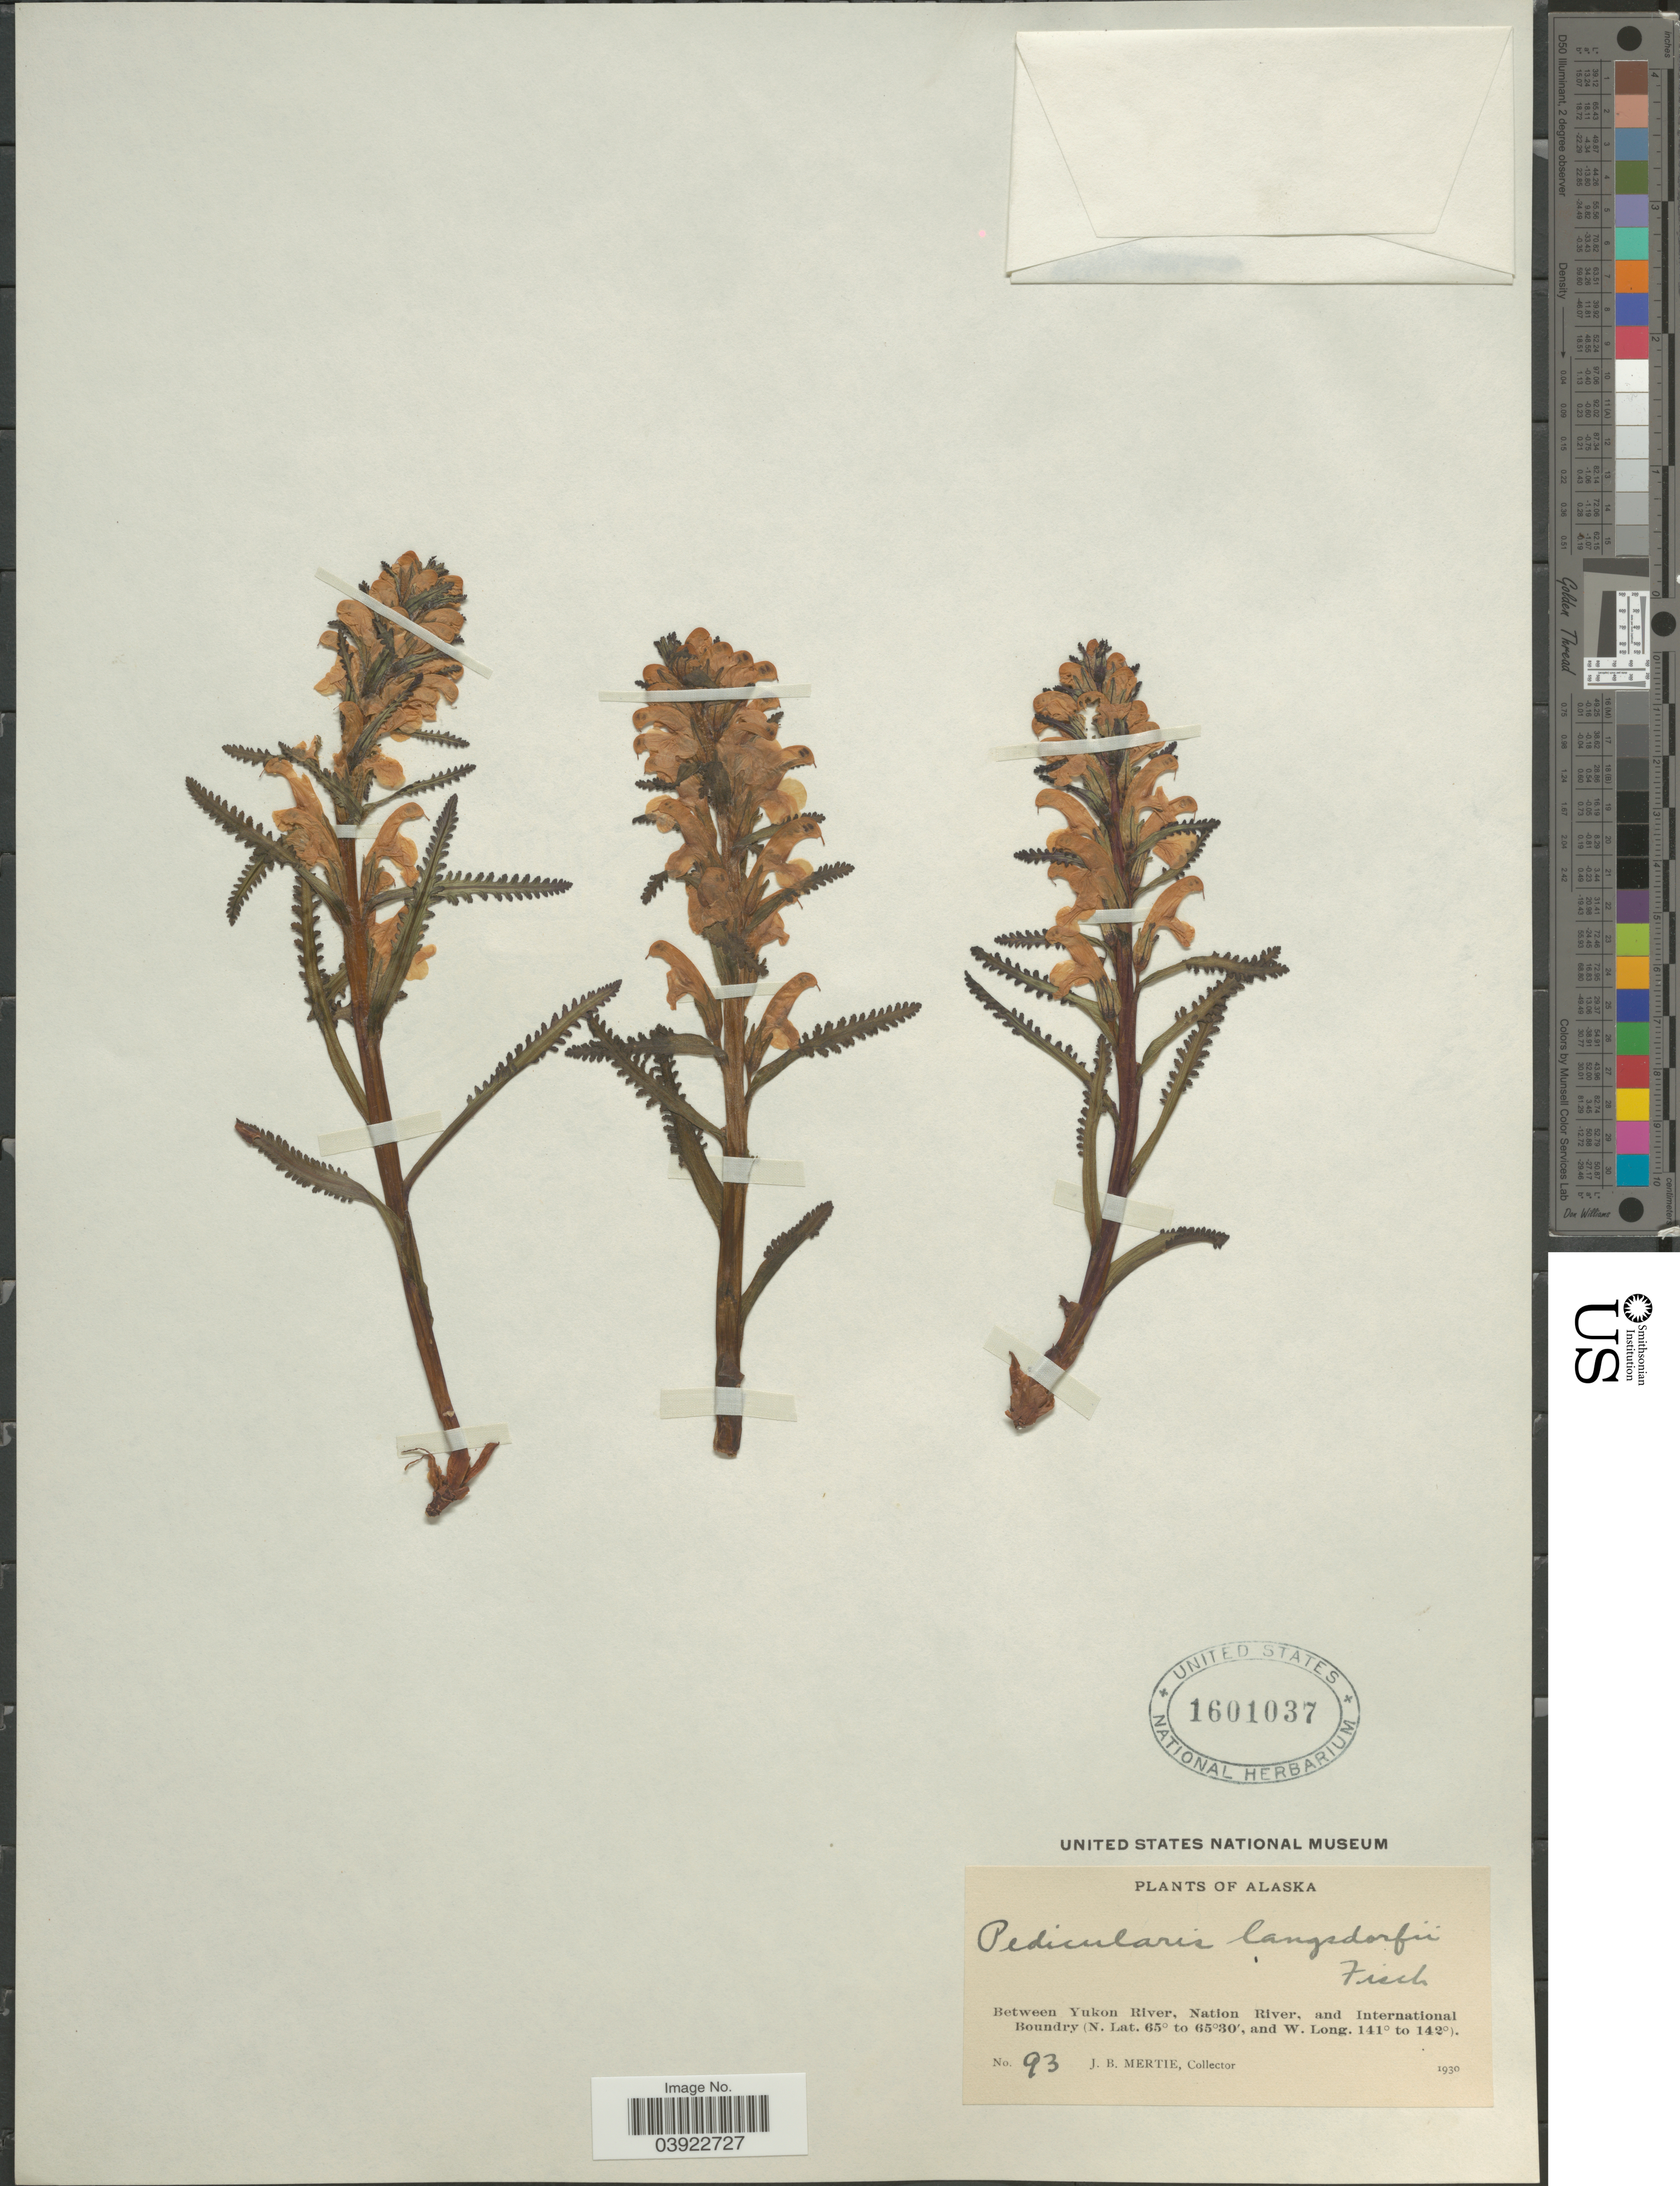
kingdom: Plantae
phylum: Tracheophyta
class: Magnoliopsida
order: Lamiales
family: Orobanchaceae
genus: Pedicularis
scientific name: Pedicularis langsdorffii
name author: Fisch. ex Steven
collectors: J. Mertie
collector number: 93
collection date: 1930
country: United States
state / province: Alaska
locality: Between Yukon River, Nation River, and International Boundary.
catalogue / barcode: US 1601037